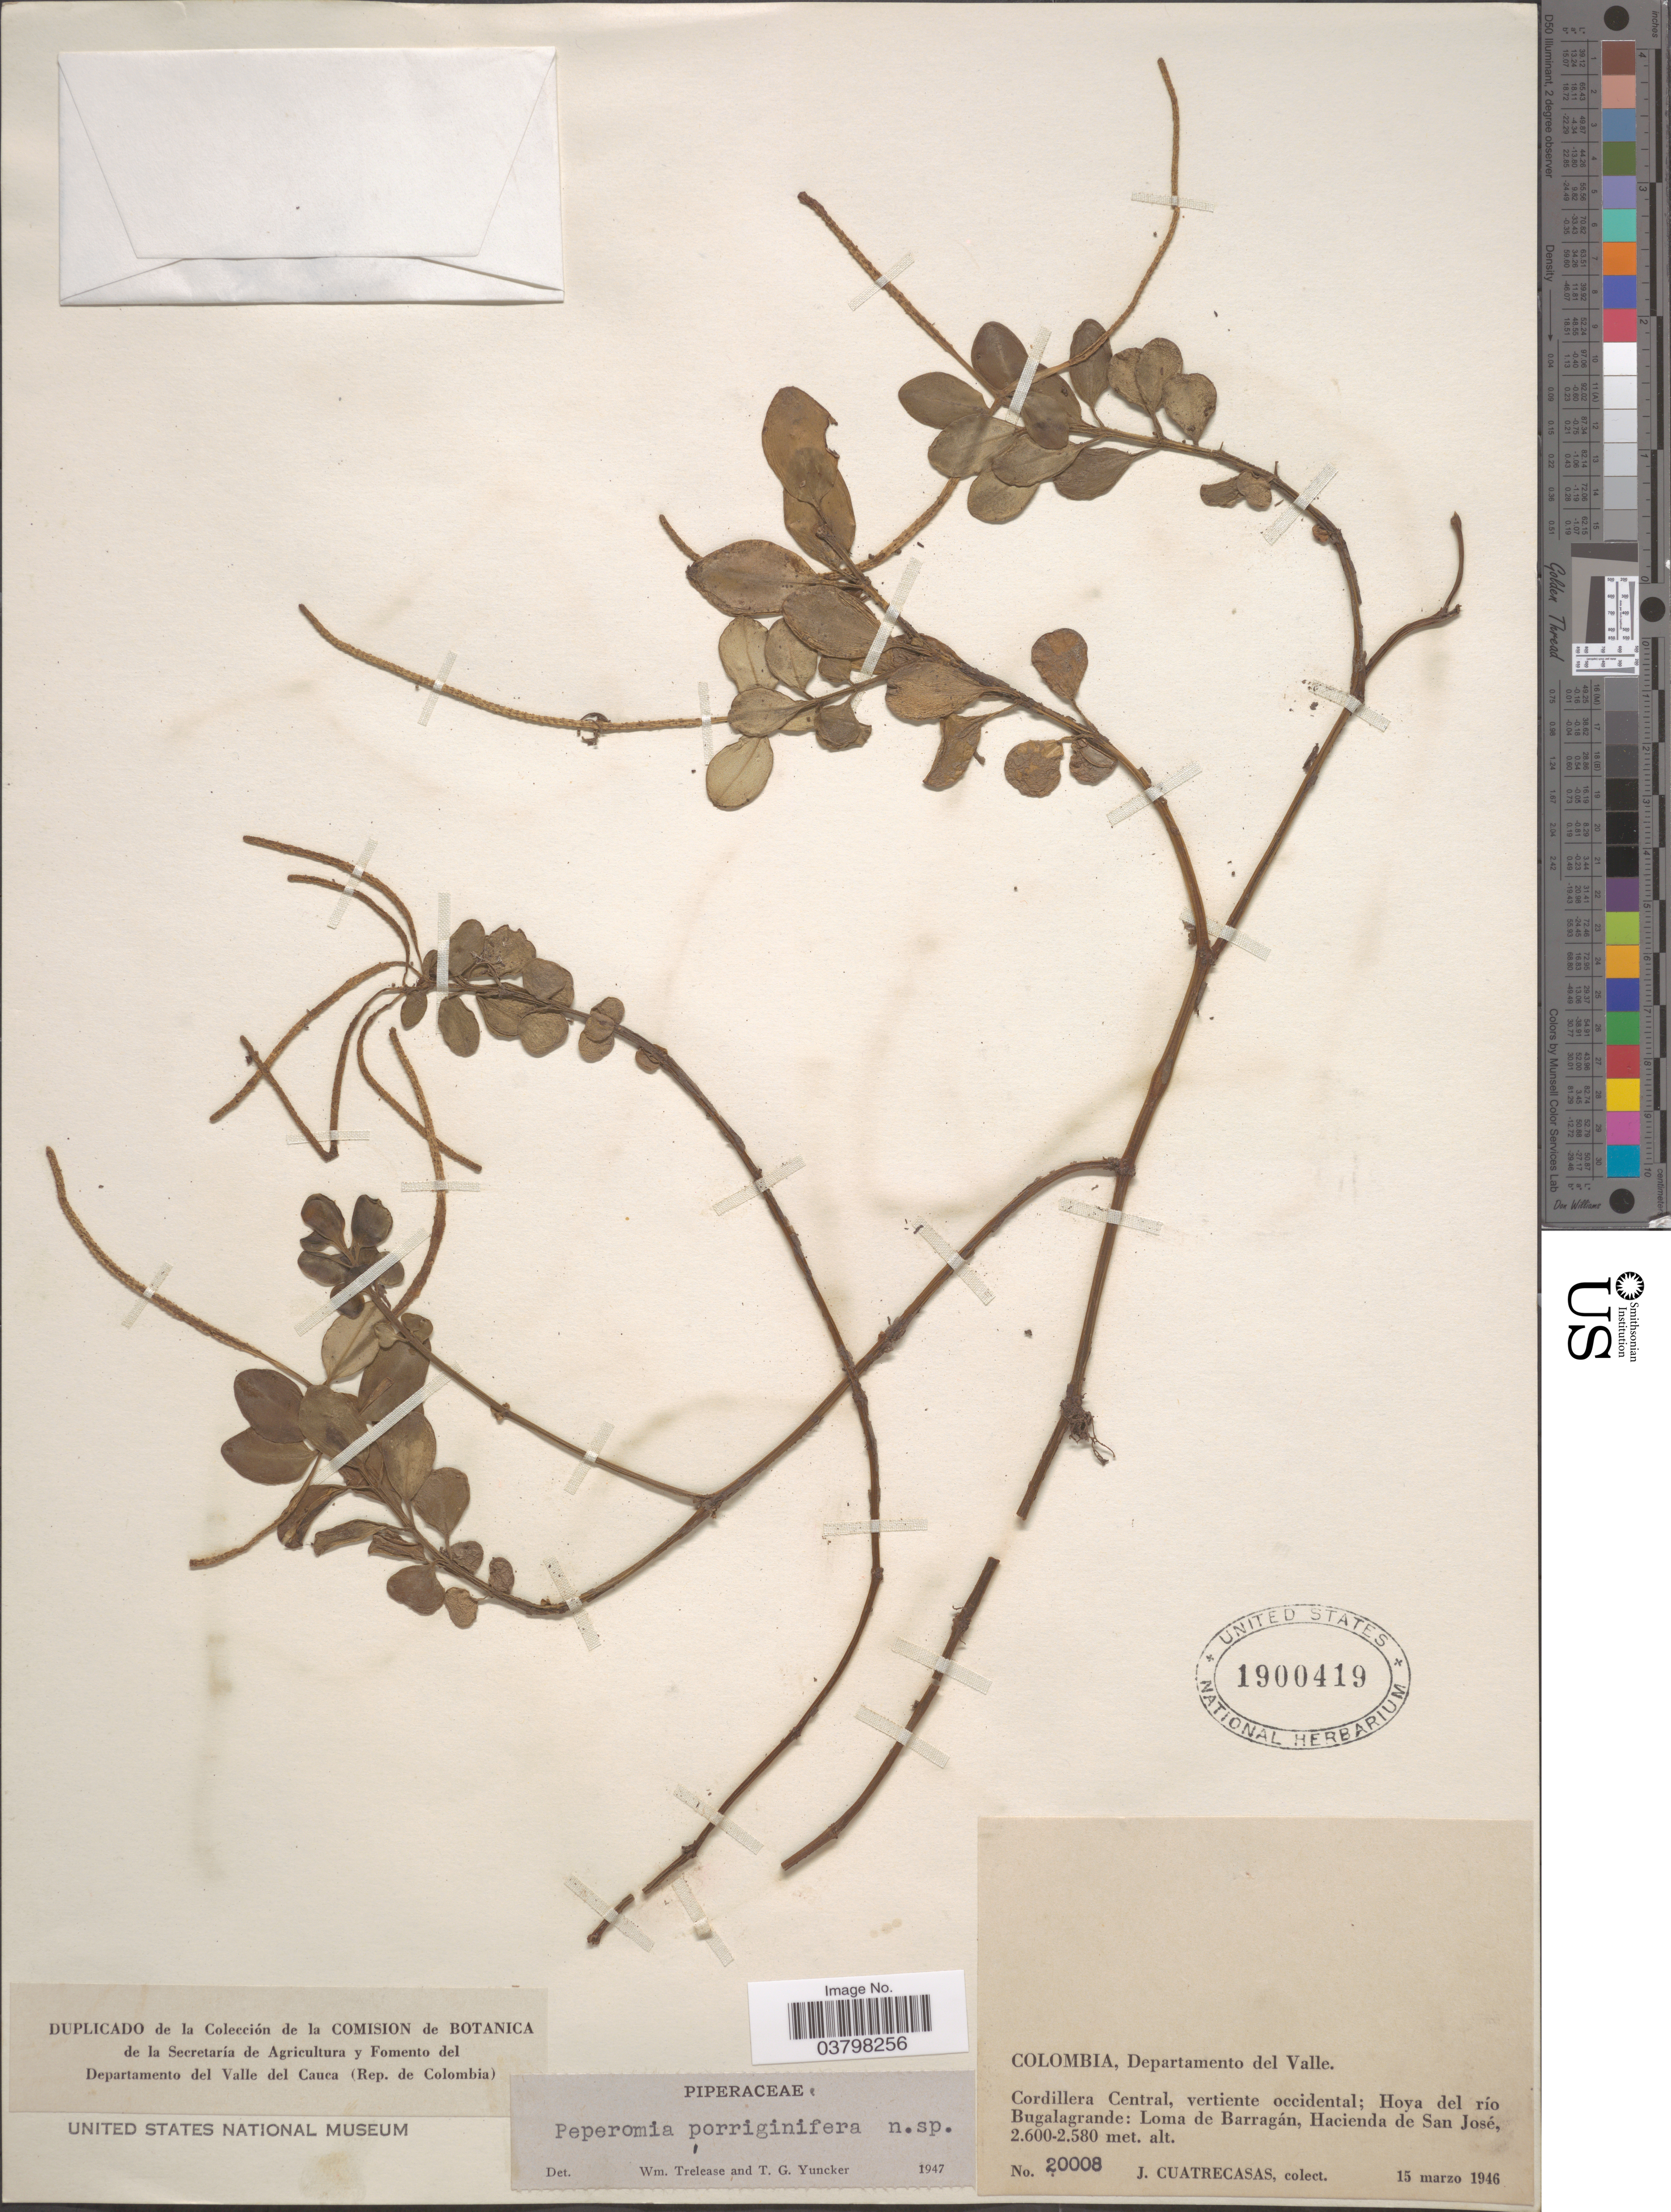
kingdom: Plantae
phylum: Tracheophyta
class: Magnoliopsida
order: Piperales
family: Piperaceae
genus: Peperomia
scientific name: Peperomia porriginifera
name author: Trel. & Yunck.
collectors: J. Cuatrecasas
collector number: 20008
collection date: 1946-03-15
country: Colombia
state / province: Valle del Cauca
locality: Departamento del Valle. Cordillera Central, vertiente occidental; Hoya del río Bugalagrande: Loma de Barragán, Hacienda de San José.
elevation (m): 2580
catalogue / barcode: US 1900419